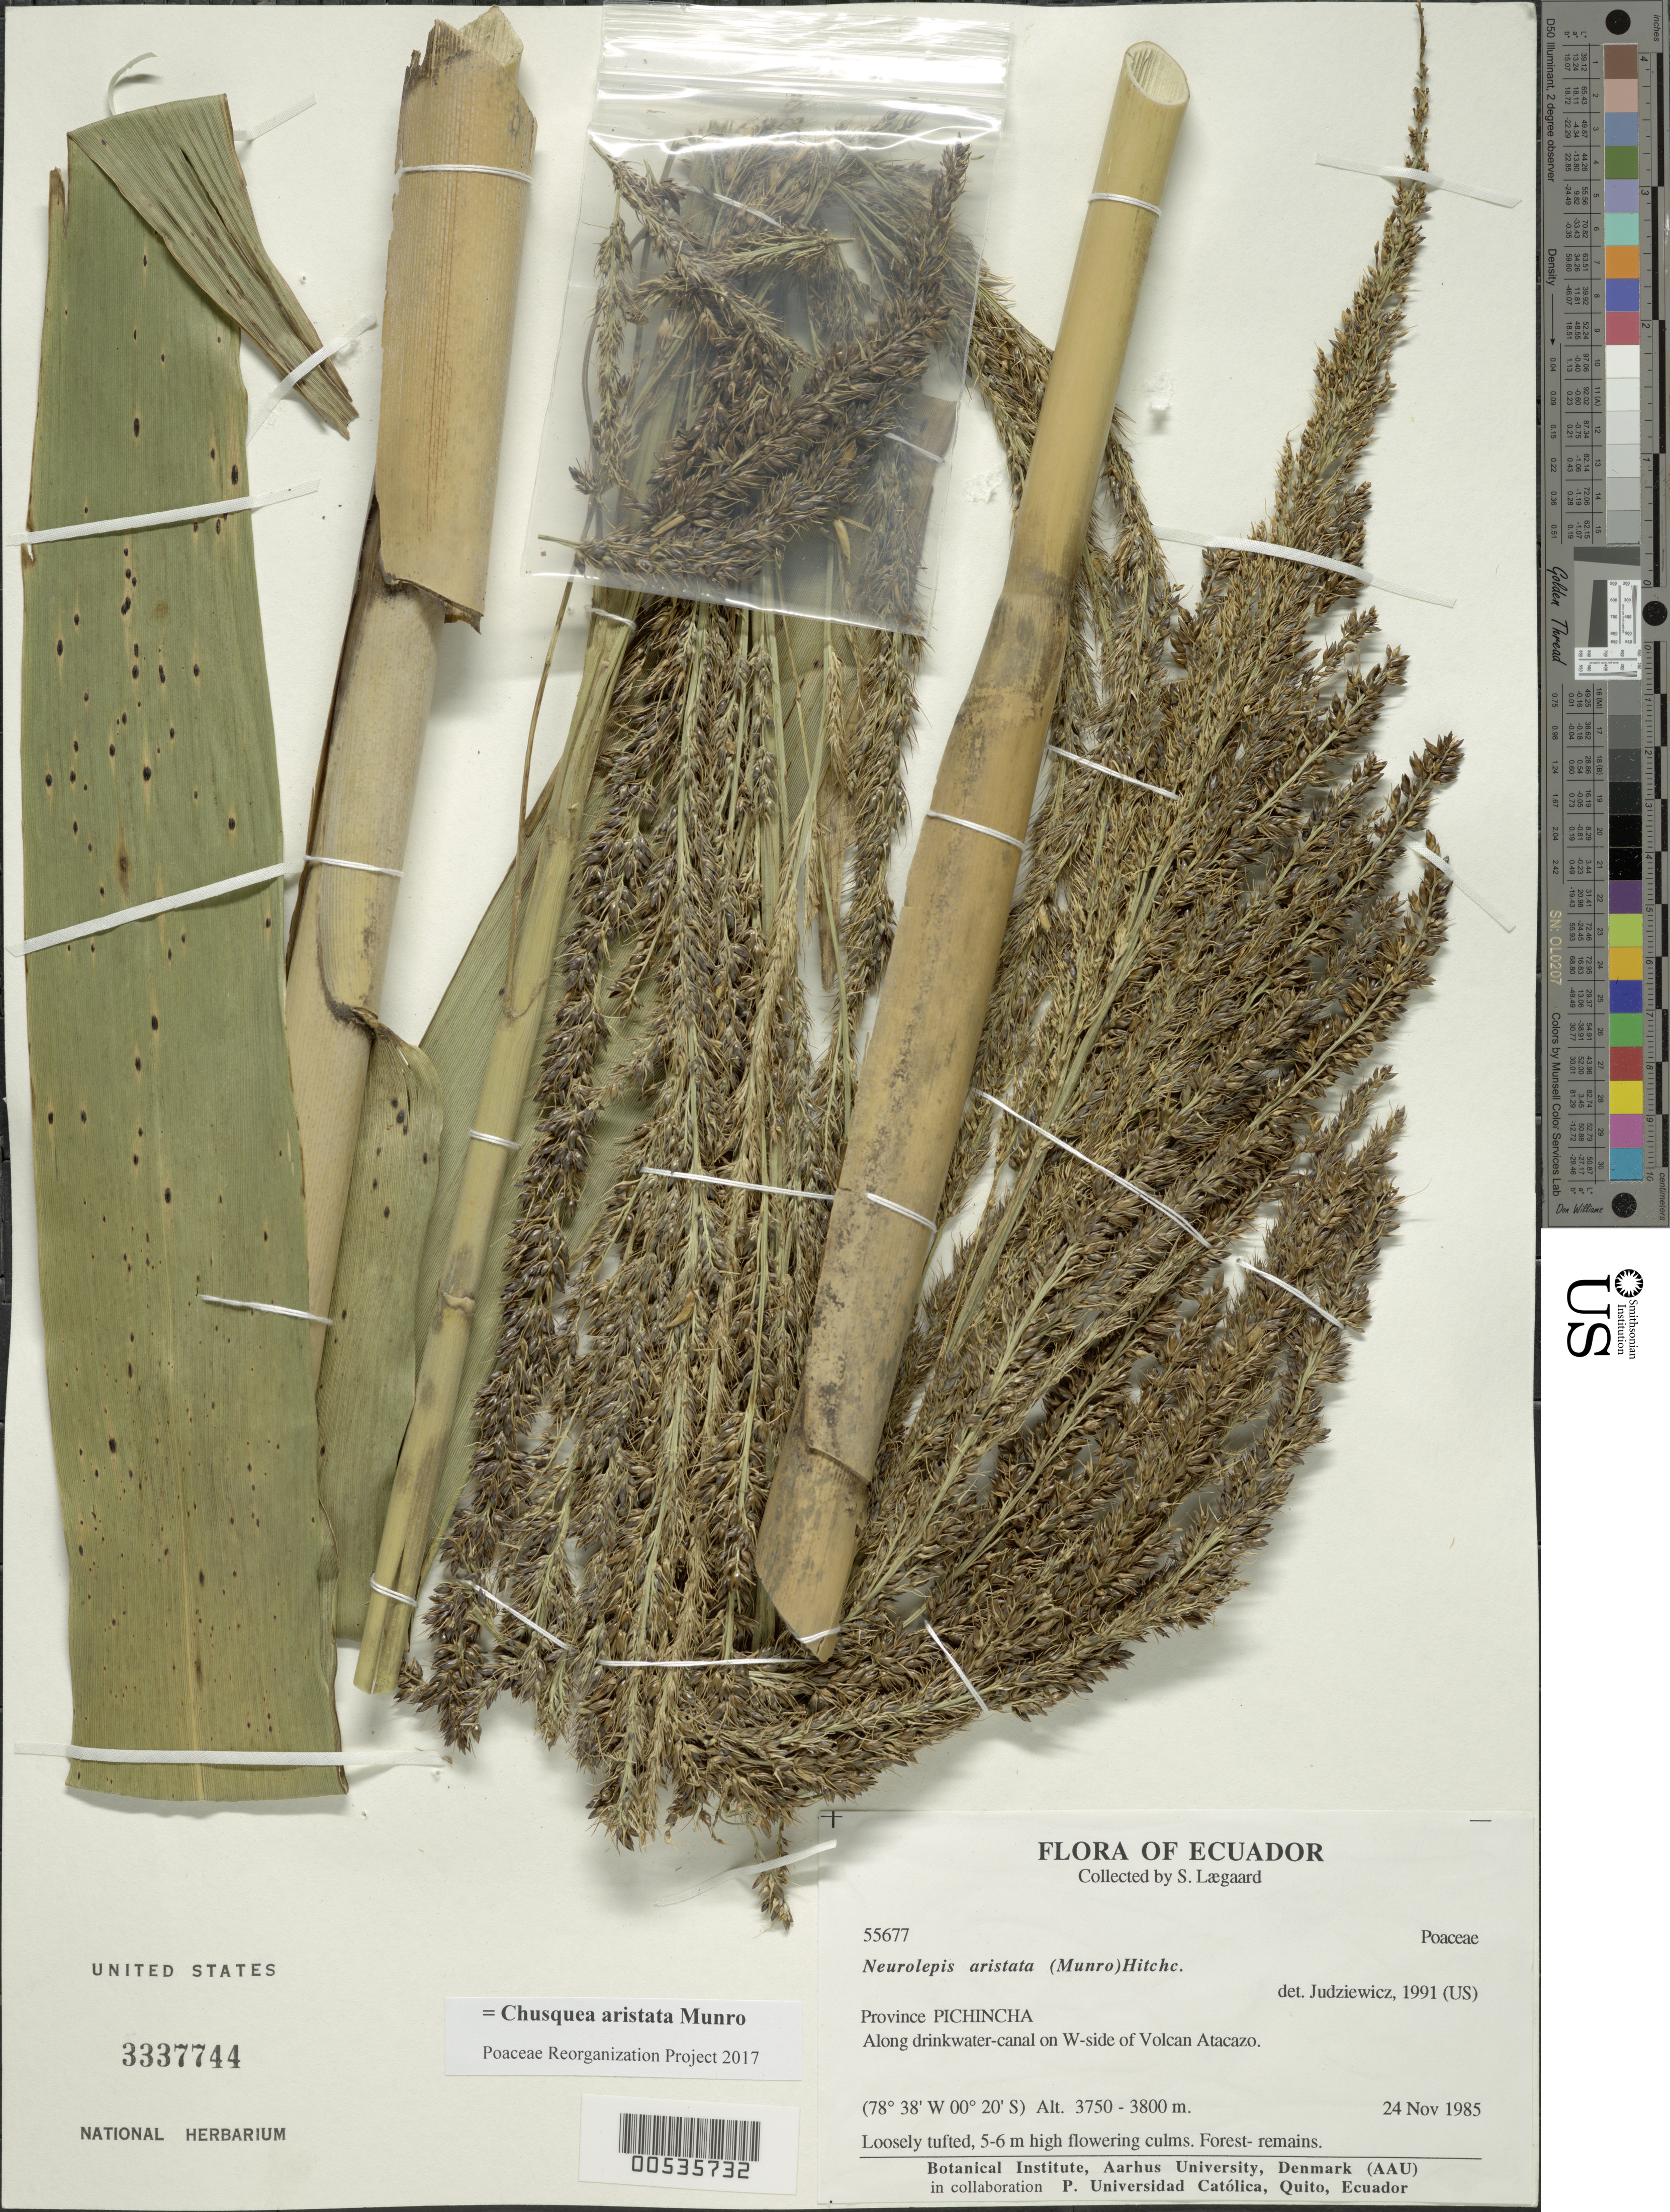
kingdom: Plantae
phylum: Tracheophyta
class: Liliopsida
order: Poales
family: Poaceae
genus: Chusquea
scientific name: Chusquea aristata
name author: Munro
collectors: S. Lægaard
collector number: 55677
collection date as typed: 24 Nov 1985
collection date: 1985-11-24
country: Ecuador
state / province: Pichincha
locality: W side of Volcan atacazo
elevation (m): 3800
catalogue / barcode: US 3337744